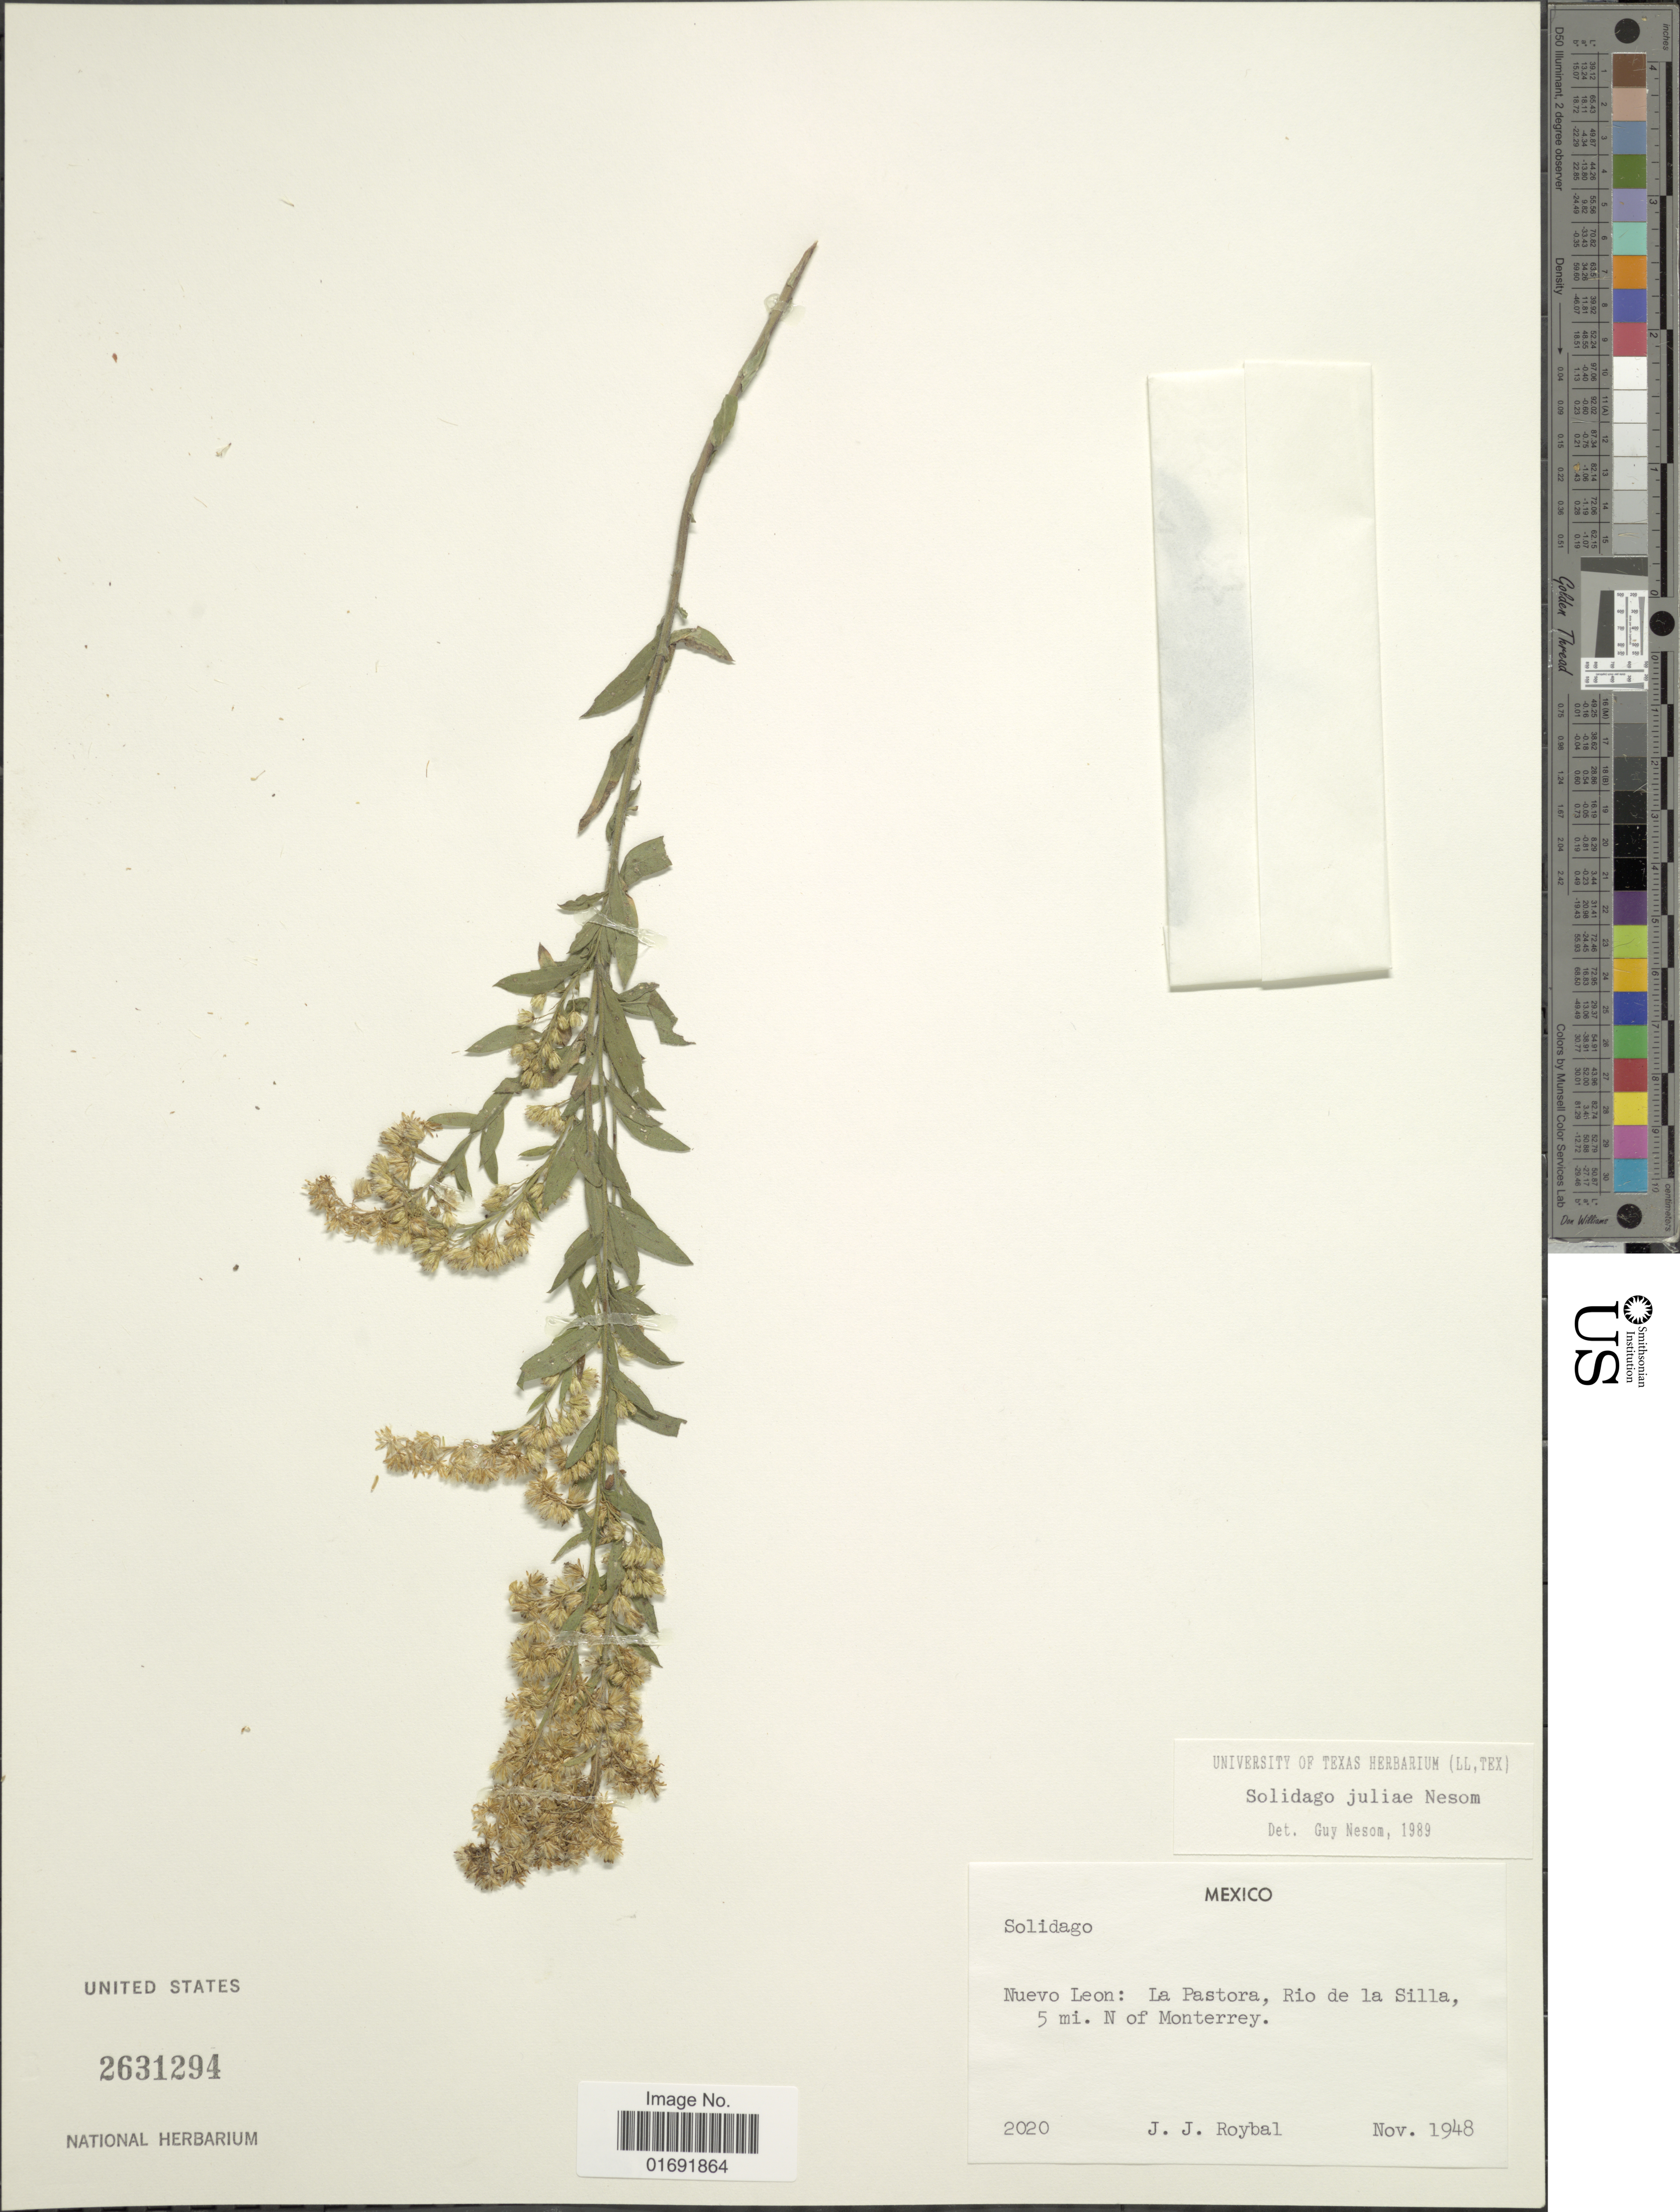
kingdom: Plantae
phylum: Tracheophyta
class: Magnoliopsida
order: Asterales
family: Asteraceae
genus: Solidago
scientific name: Solidago juliae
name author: G.L. Nesom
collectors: J. J. Roybal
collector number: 2020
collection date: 1948-11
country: Mexico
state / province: Nuevo León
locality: La Pastora, Rio de la Silla, 5 mi. N of Monterrey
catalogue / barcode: US 2631294